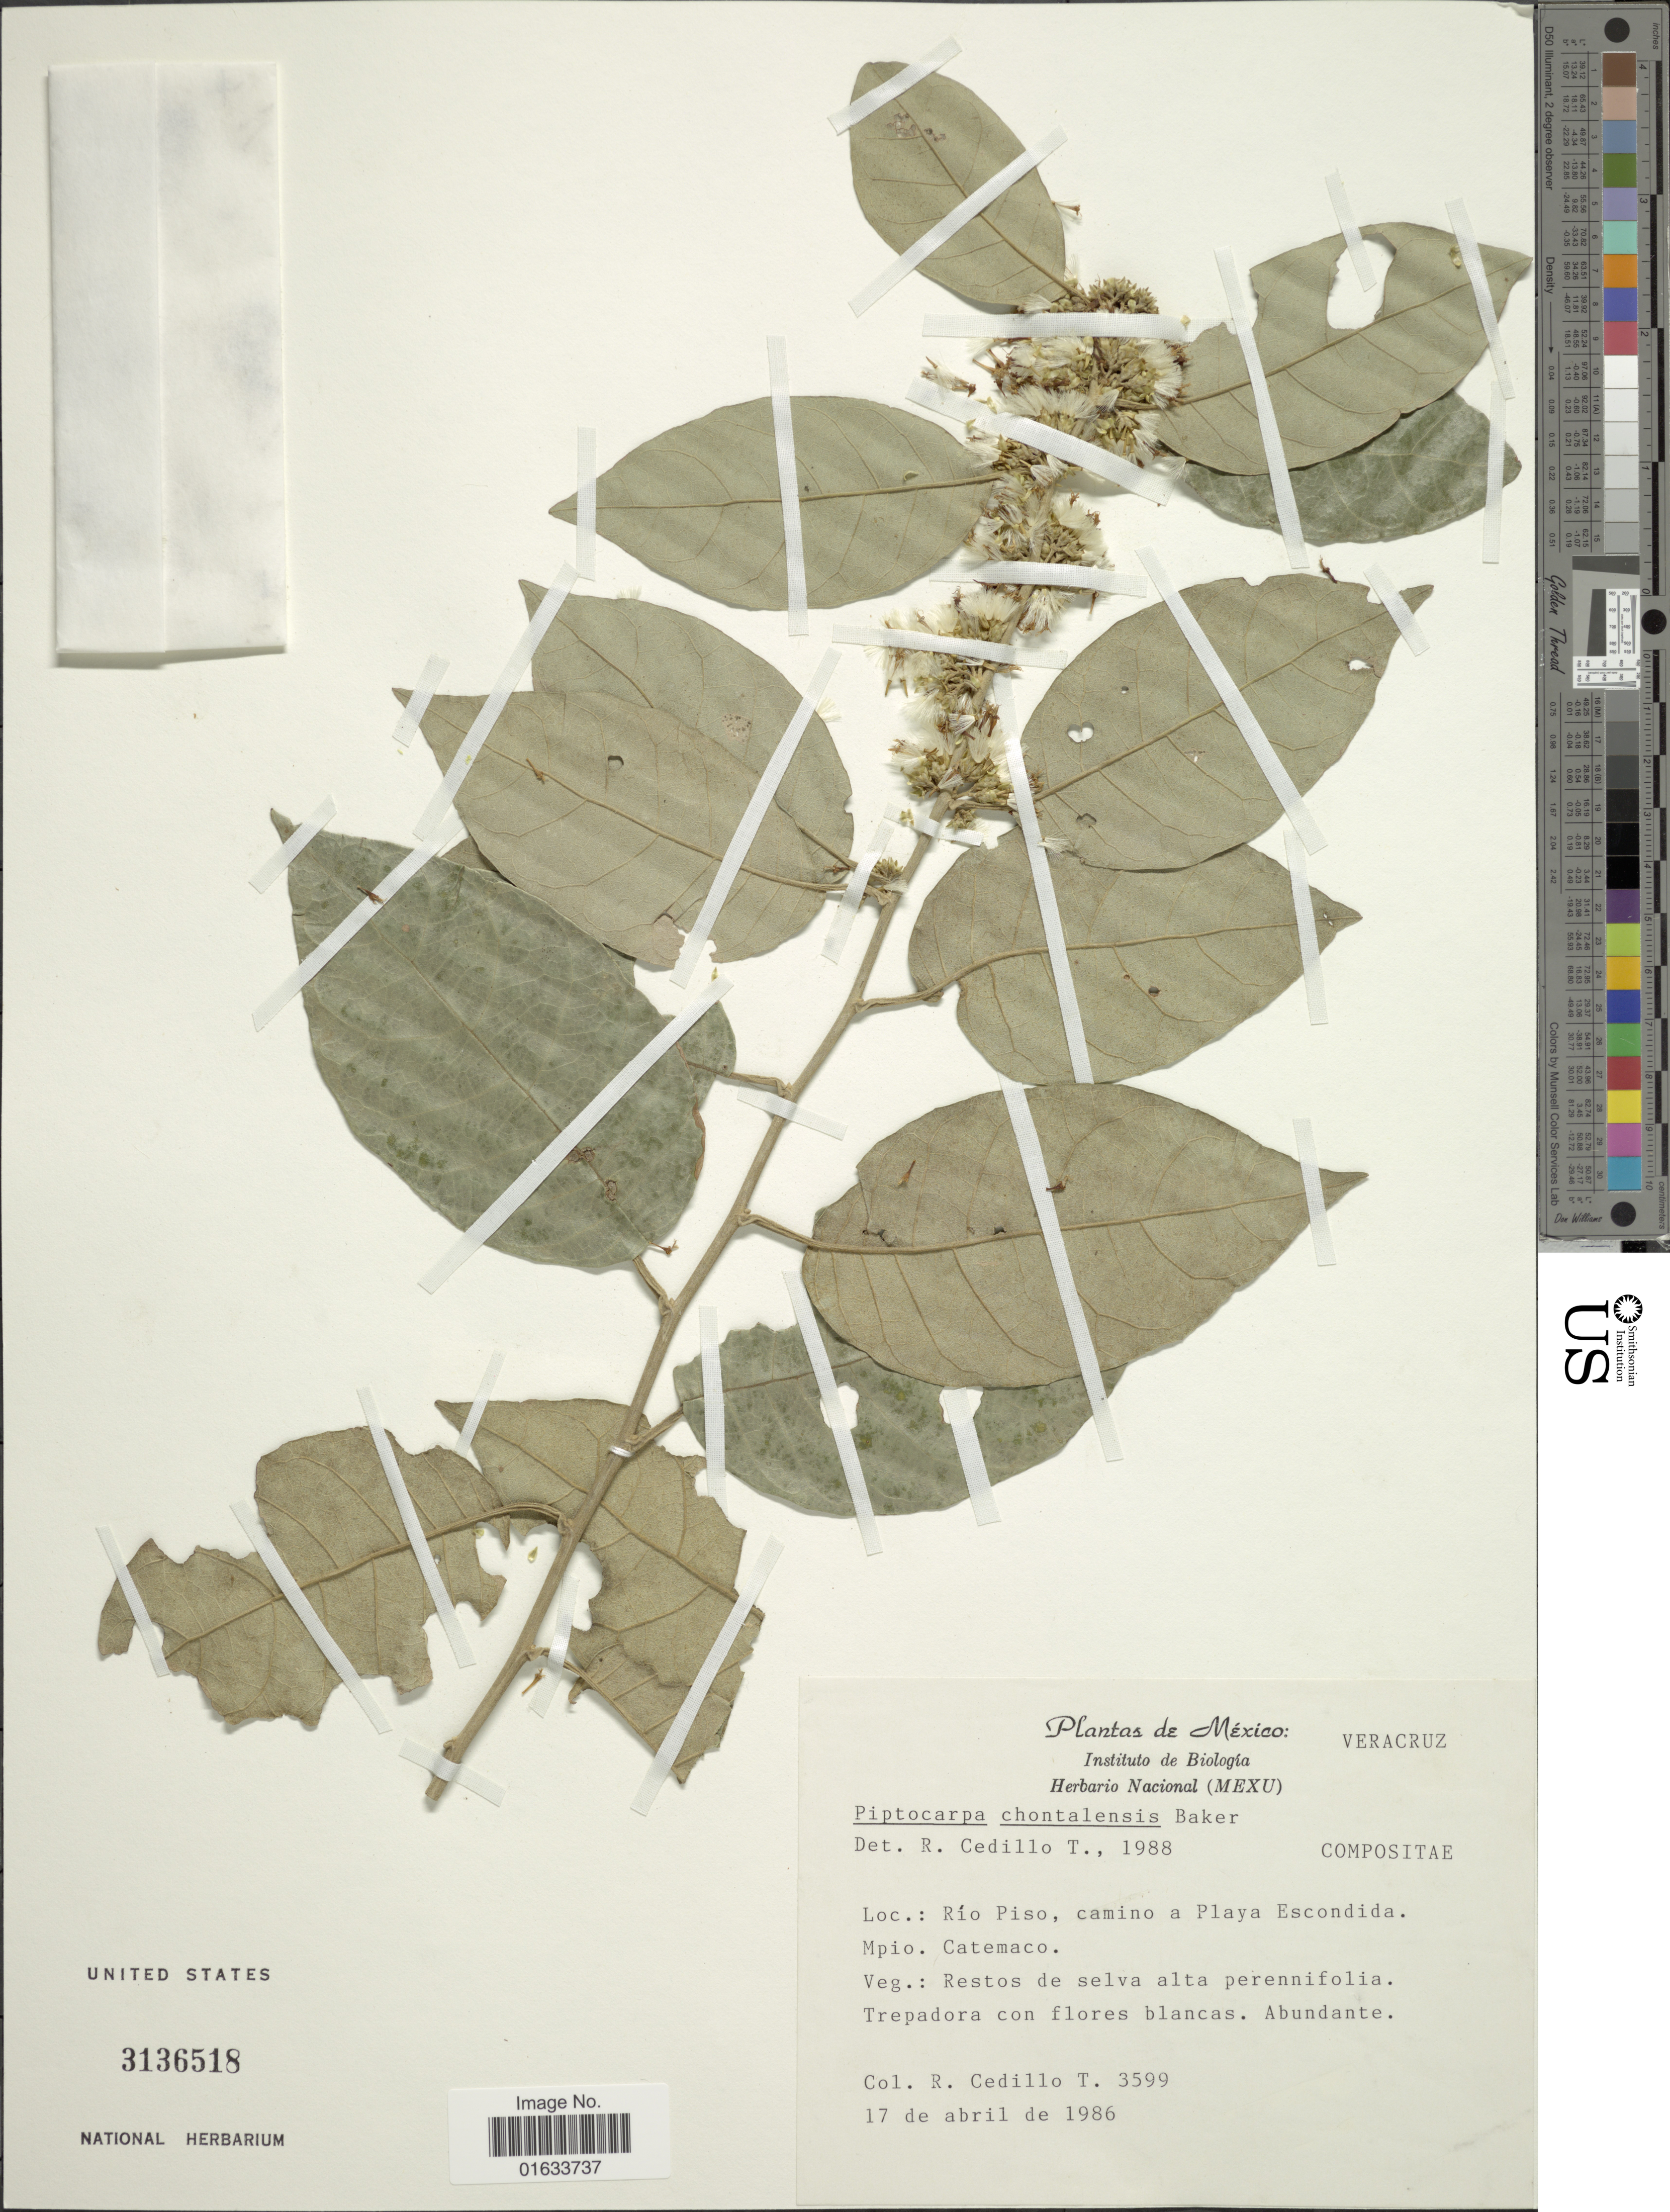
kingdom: Plantae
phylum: Tracheophyta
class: Magnoliopsida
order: Asterales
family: Asteraceae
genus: Piptocarpha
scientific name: Piptocarpha poeppigiana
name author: (DC.) Baker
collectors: R. CedilloT.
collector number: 3599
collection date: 1986-04-17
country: Mexico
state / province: Veracruz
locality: Veracruz. Río Piso, camino a Playa Escondida. Mpio. Catemaco.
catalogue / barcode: US 3136518